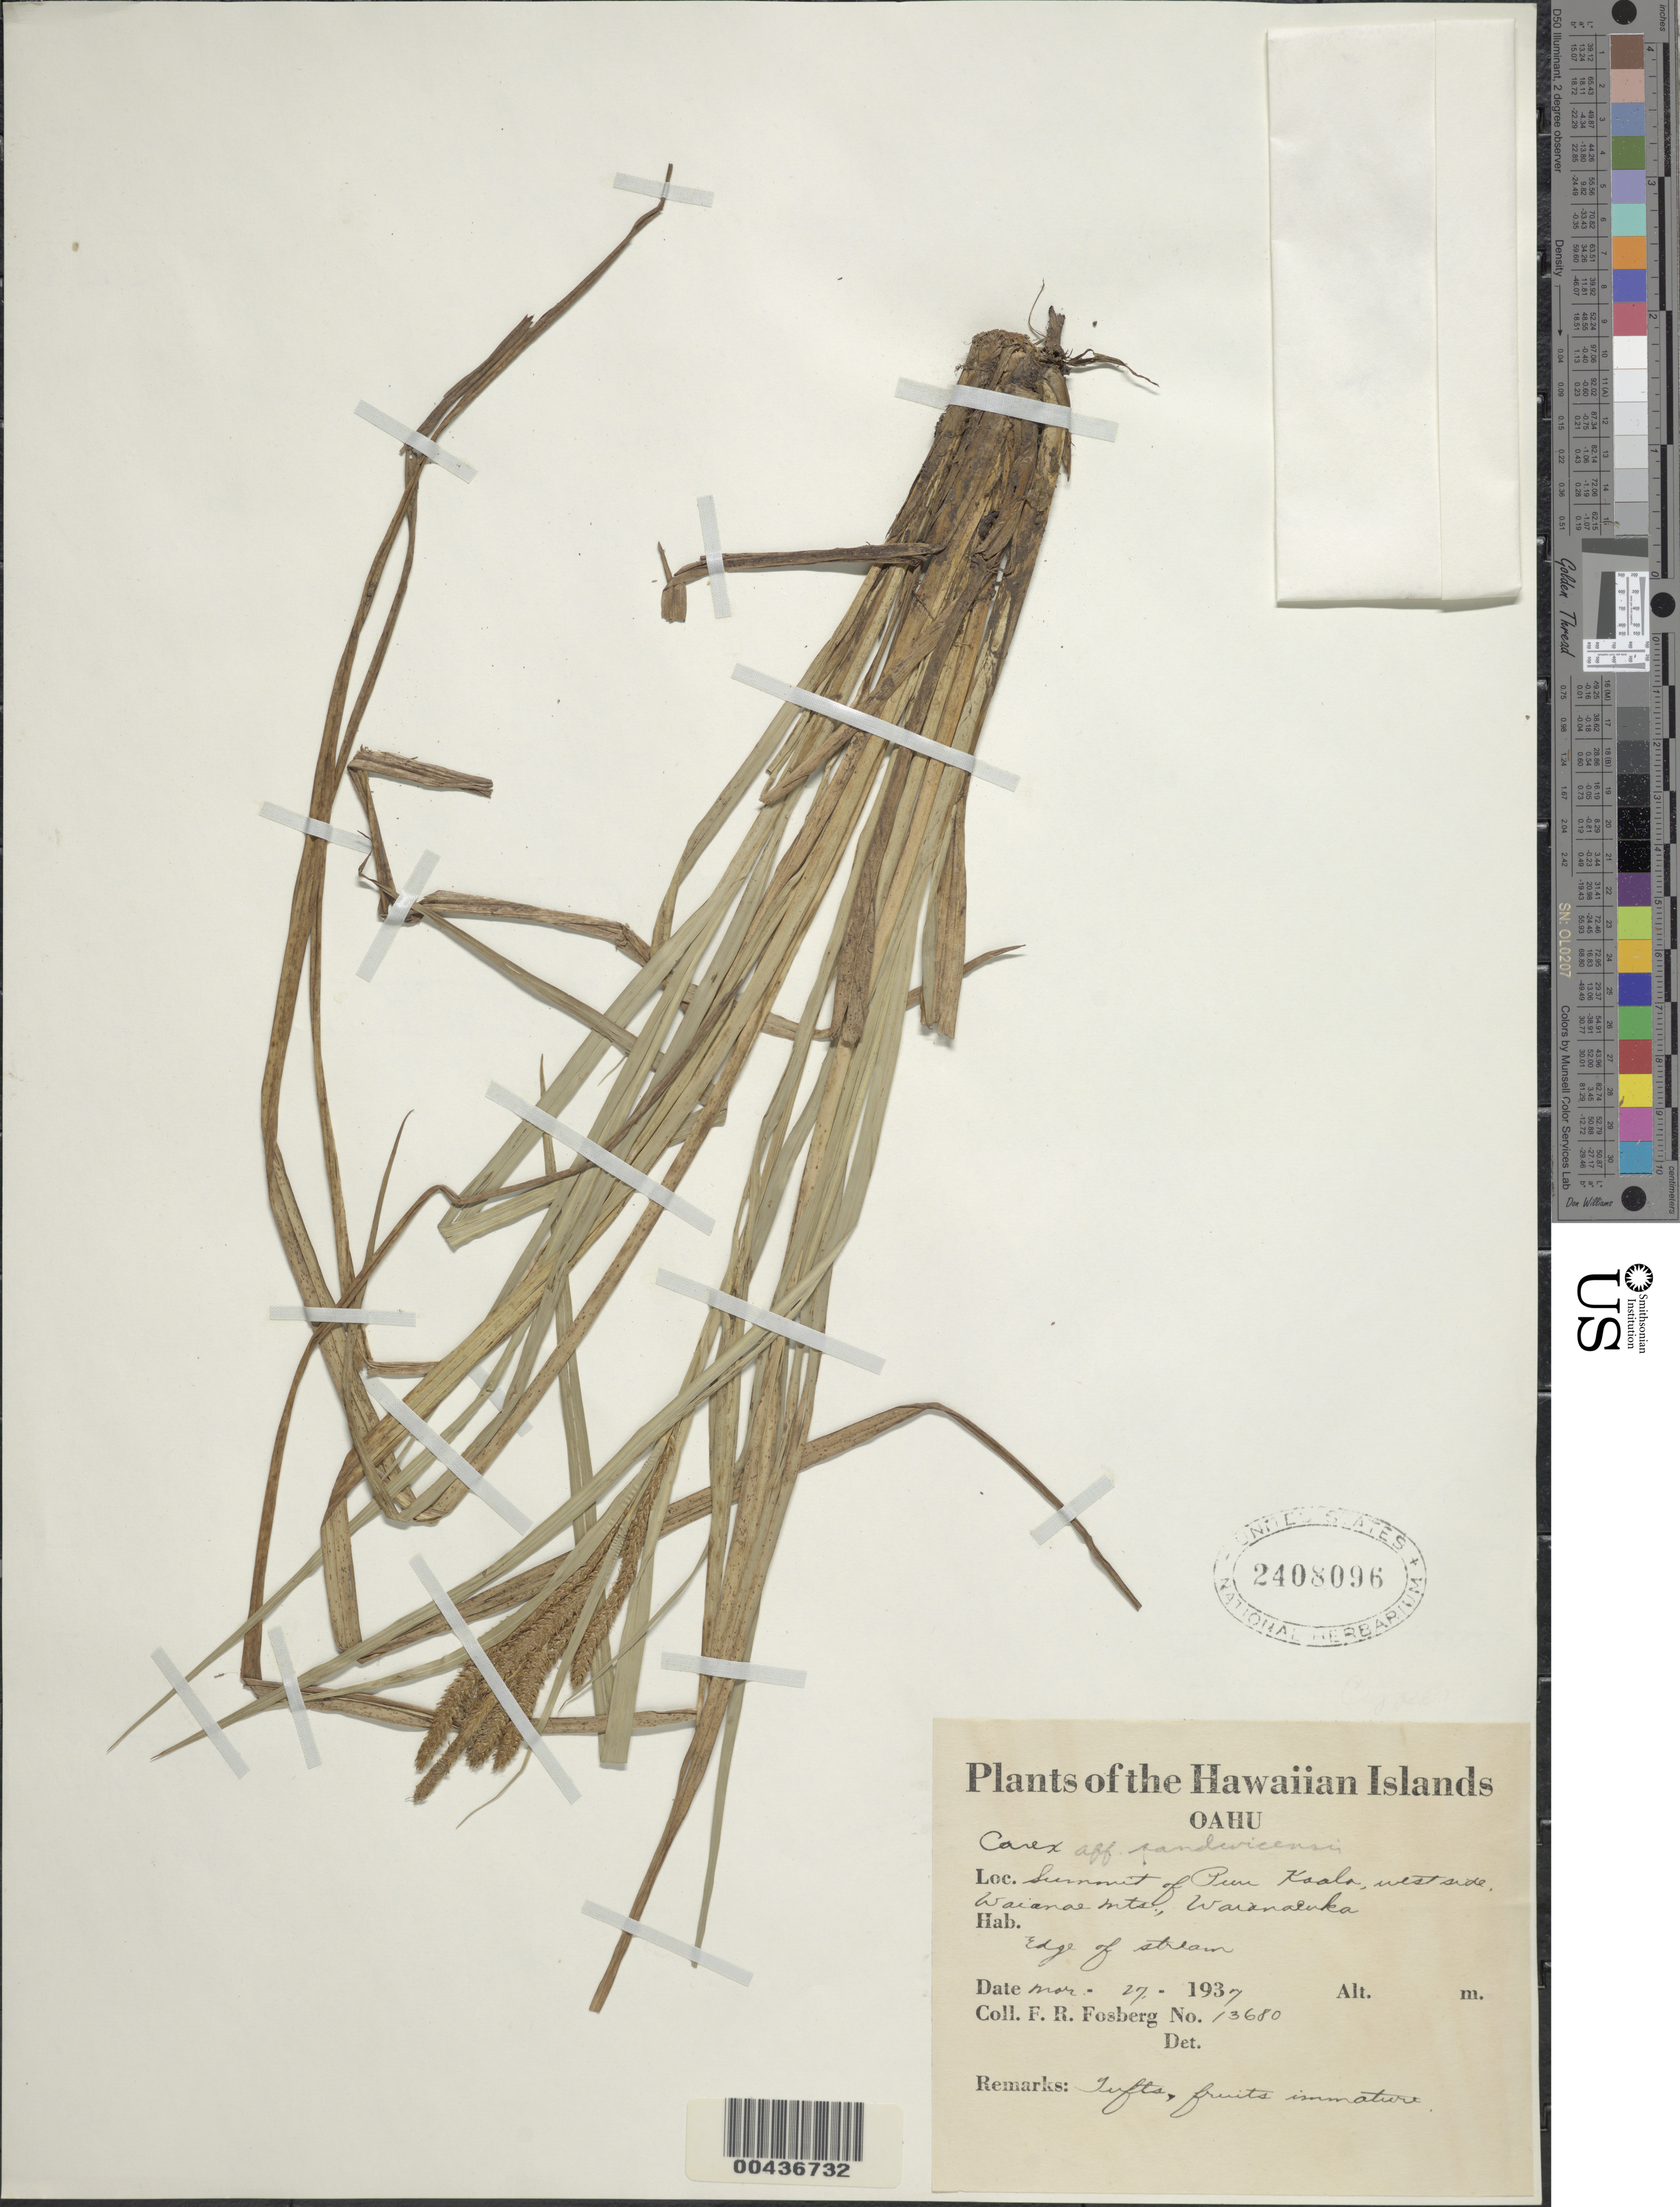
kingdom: Plantae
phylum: Tracheophyta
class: Liliopsida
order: Poales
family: Cyperaceae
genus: Carex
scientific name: Carex alligata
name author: Boott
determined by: Wagner, W. L., (BOT), Smithsonian Institution - National Museum of Natural History (UNITED STATES)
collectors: F. R. Fosberg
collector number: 13680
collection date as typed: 27 Mar 1937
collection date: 1937-03-27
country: United States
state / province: Hawaii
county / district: Honolulu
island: Oahu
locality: Summit of Puu Kaala, W side, Waianae Mountains, Waianaeuka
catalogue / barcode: US 2408096